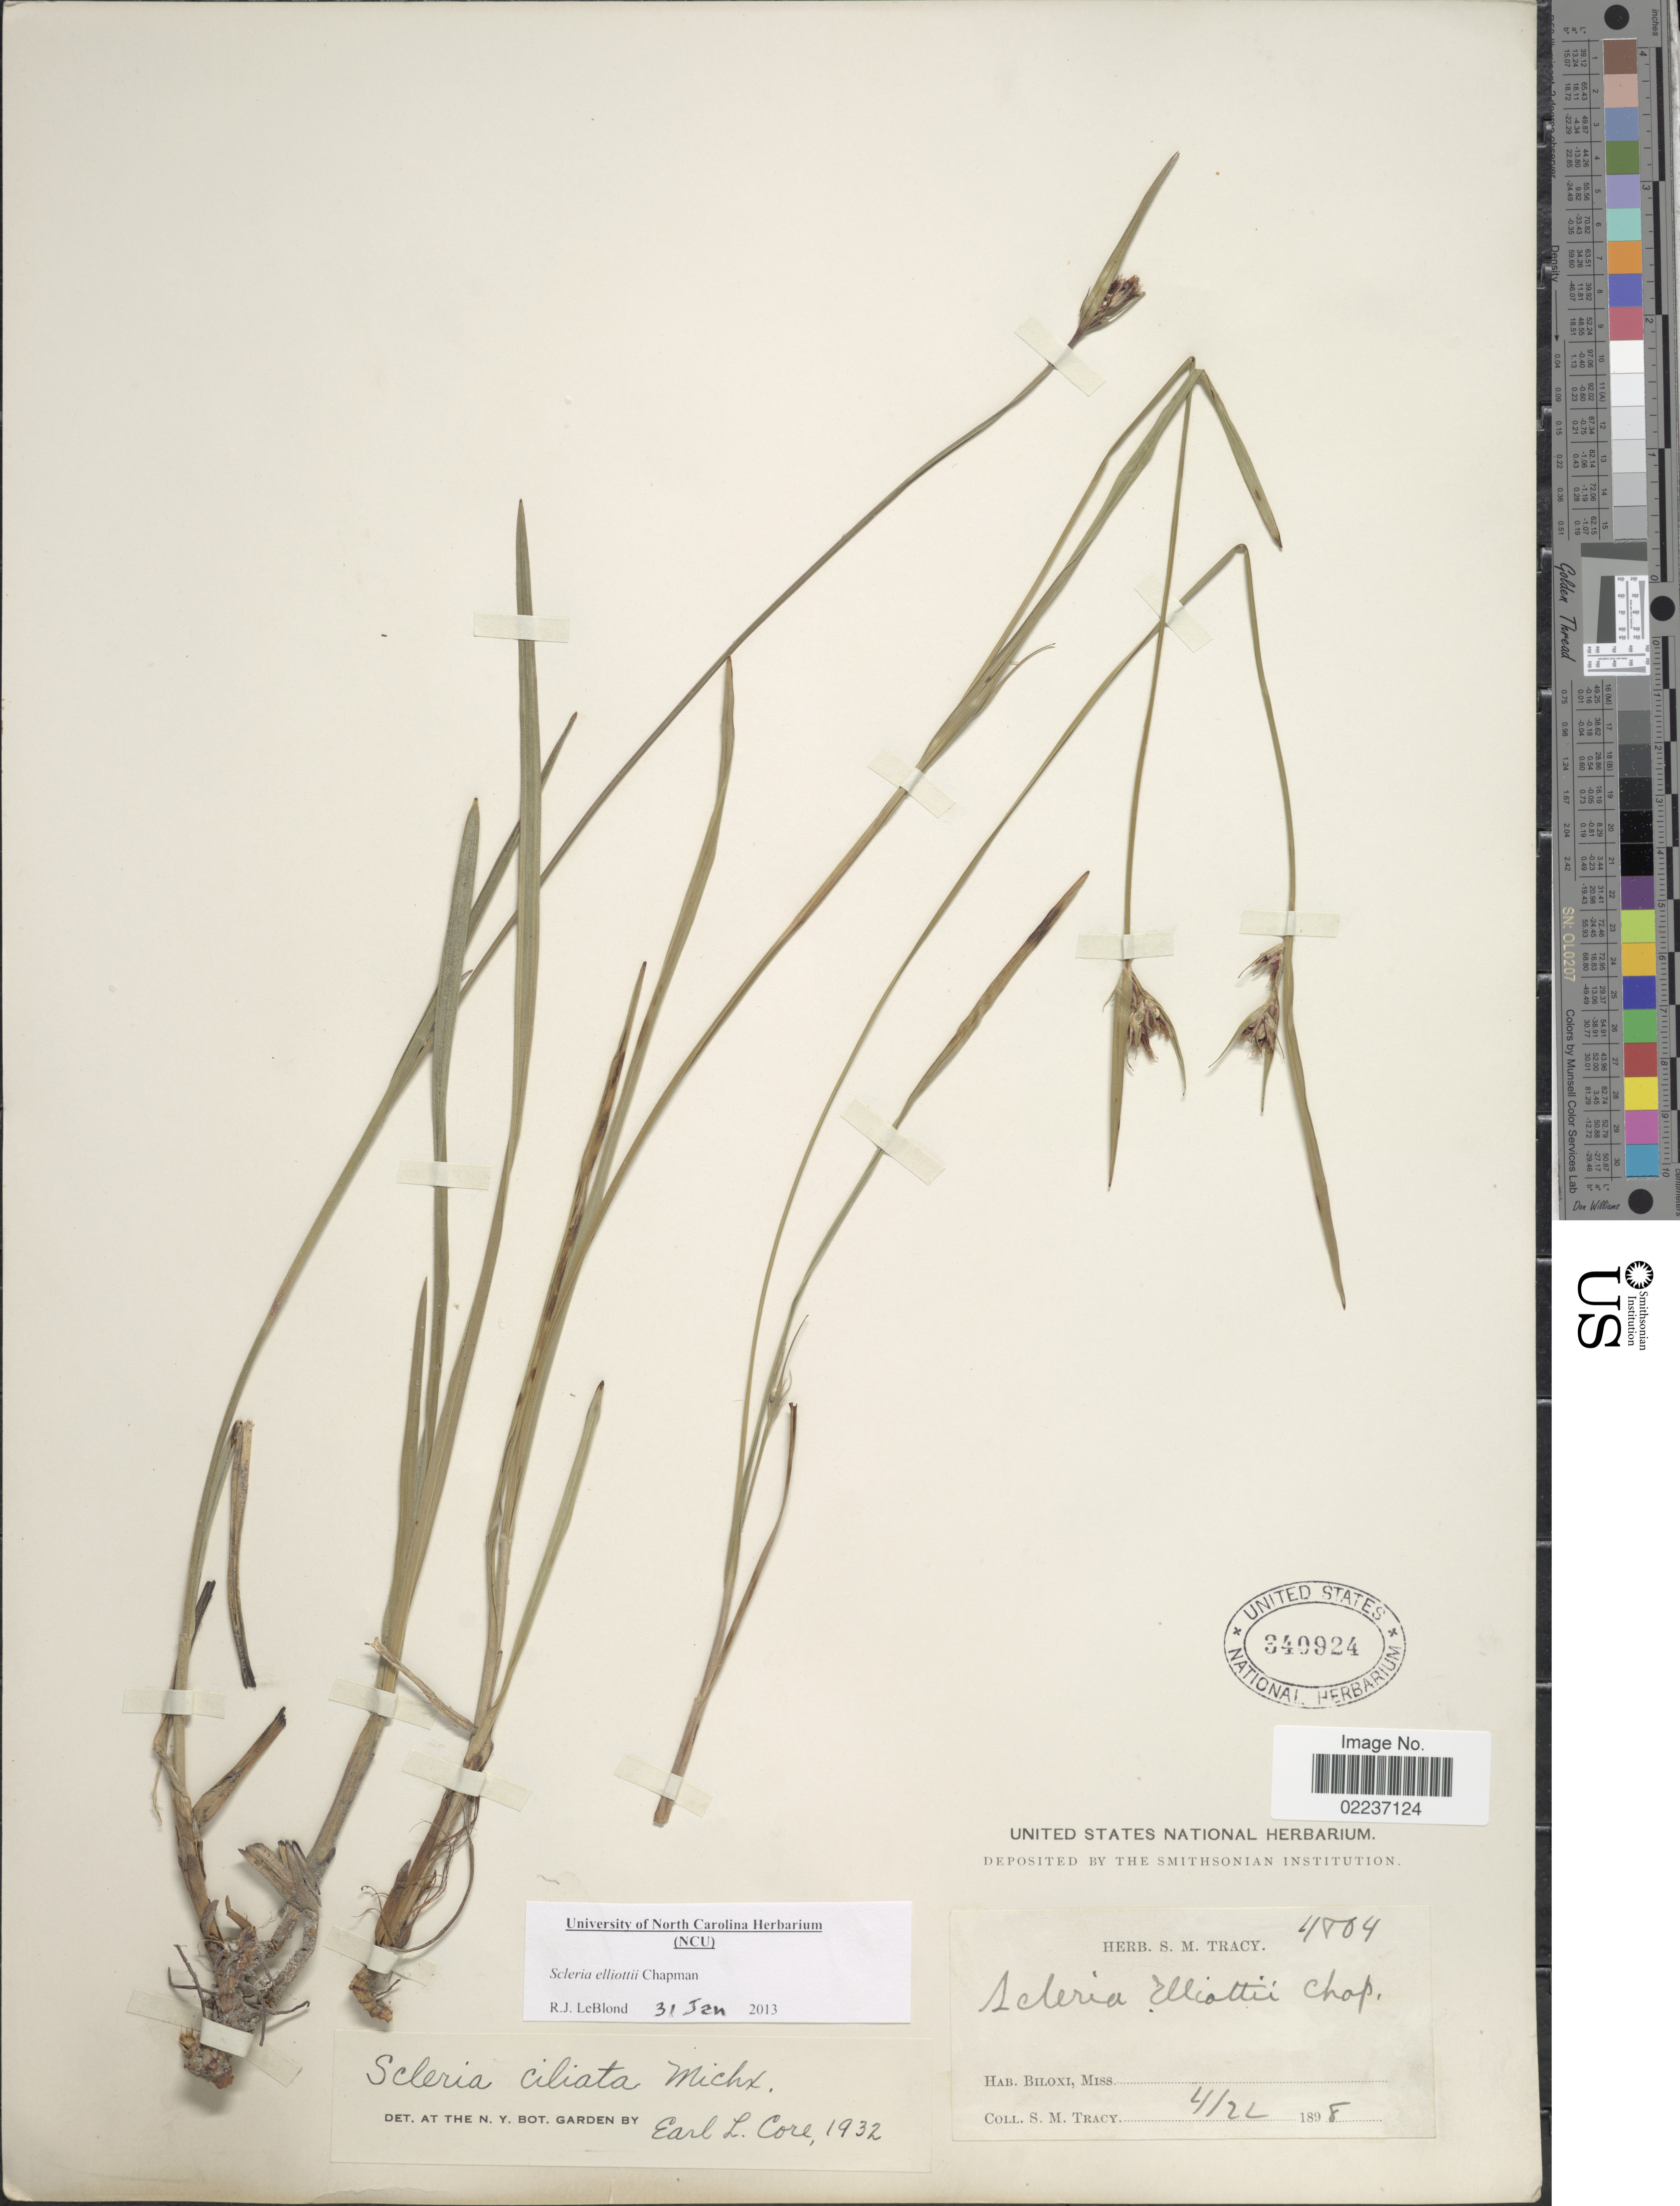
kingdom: Plantae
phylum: Tracheophyta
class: Liliopsida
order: Poales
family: Cyperaceae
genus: Scleria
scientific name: Scleria ciliata var. elliottii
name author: (Chapm.) Fernald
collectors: S. M. Tracy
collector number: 4T04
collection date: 1898-04-22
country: United States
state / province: Mississippi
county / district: Harrison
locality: Biloxi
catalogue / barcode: US 340924